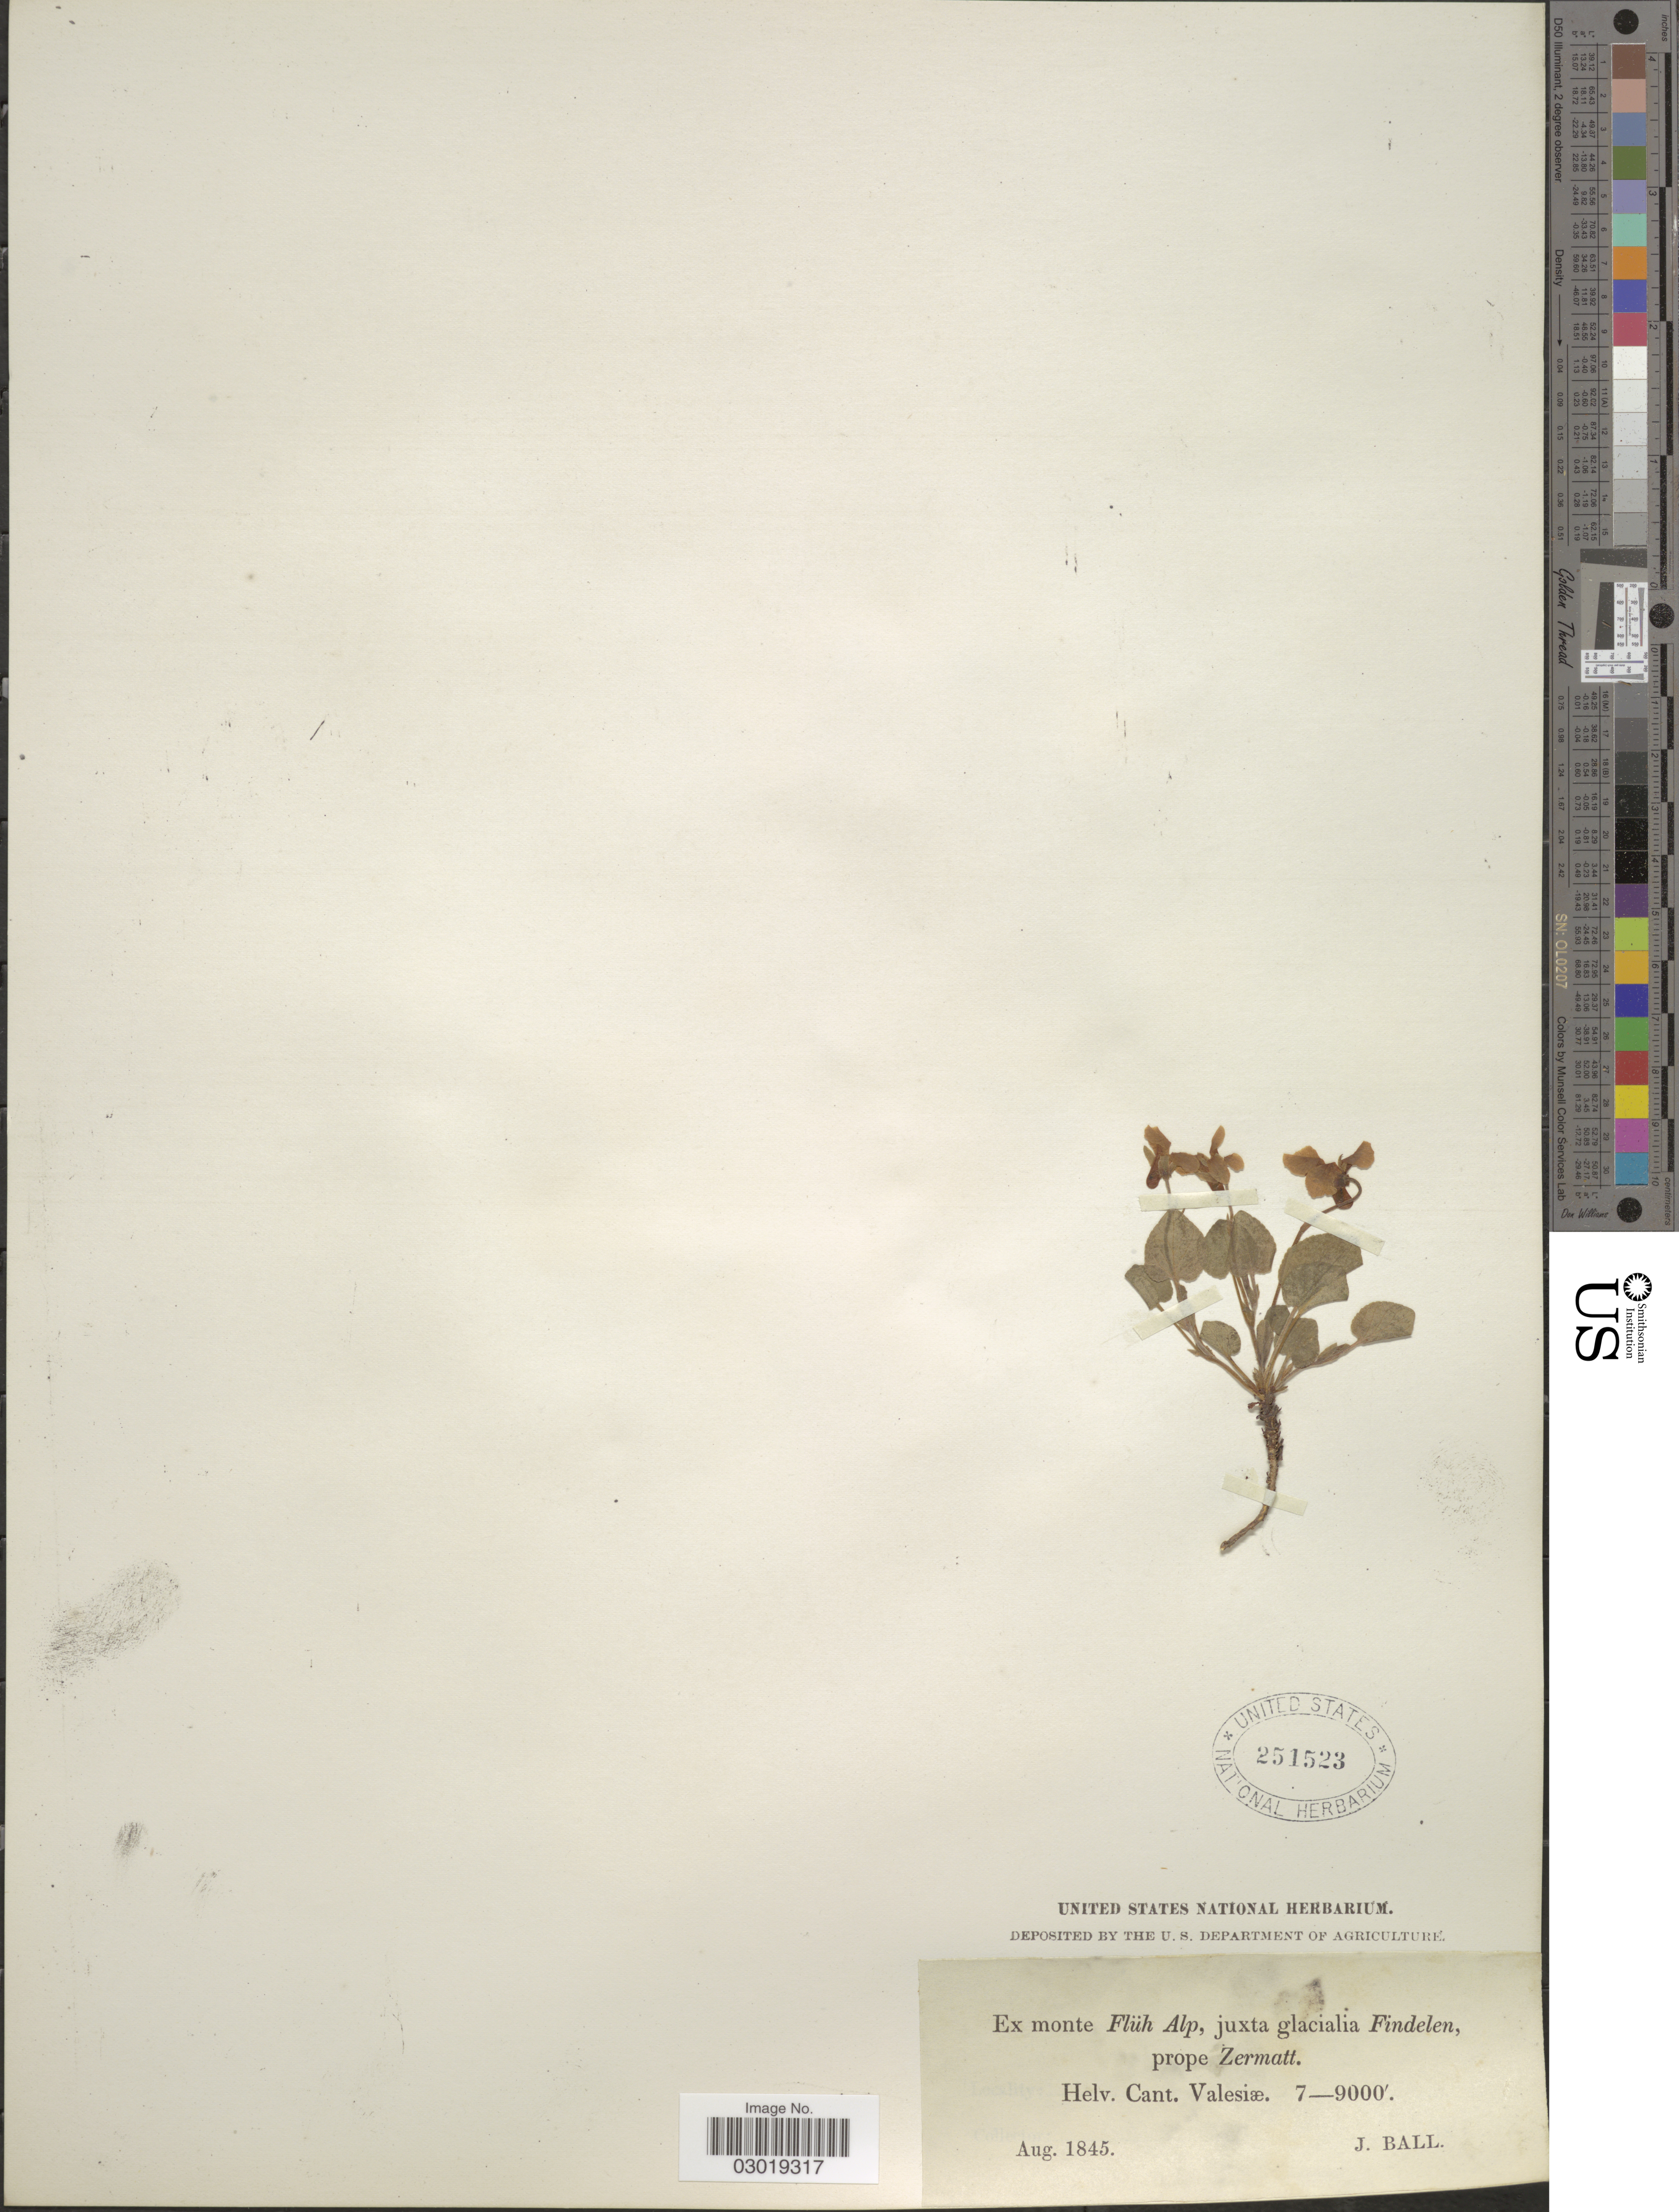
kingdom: Plantae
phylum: Tracheophyta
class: Magnoliopsida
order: Malpighiales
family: Violaceae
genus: Viola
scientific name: Viola sp.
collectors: J. Ball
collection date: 1845-08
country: Switzerland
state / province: Valais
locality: Flüh Alp, juxta glacialia Findelen, prope Zermatt. Helv. Cant. Valesiæ.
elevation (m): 2134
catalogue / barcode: US 251523